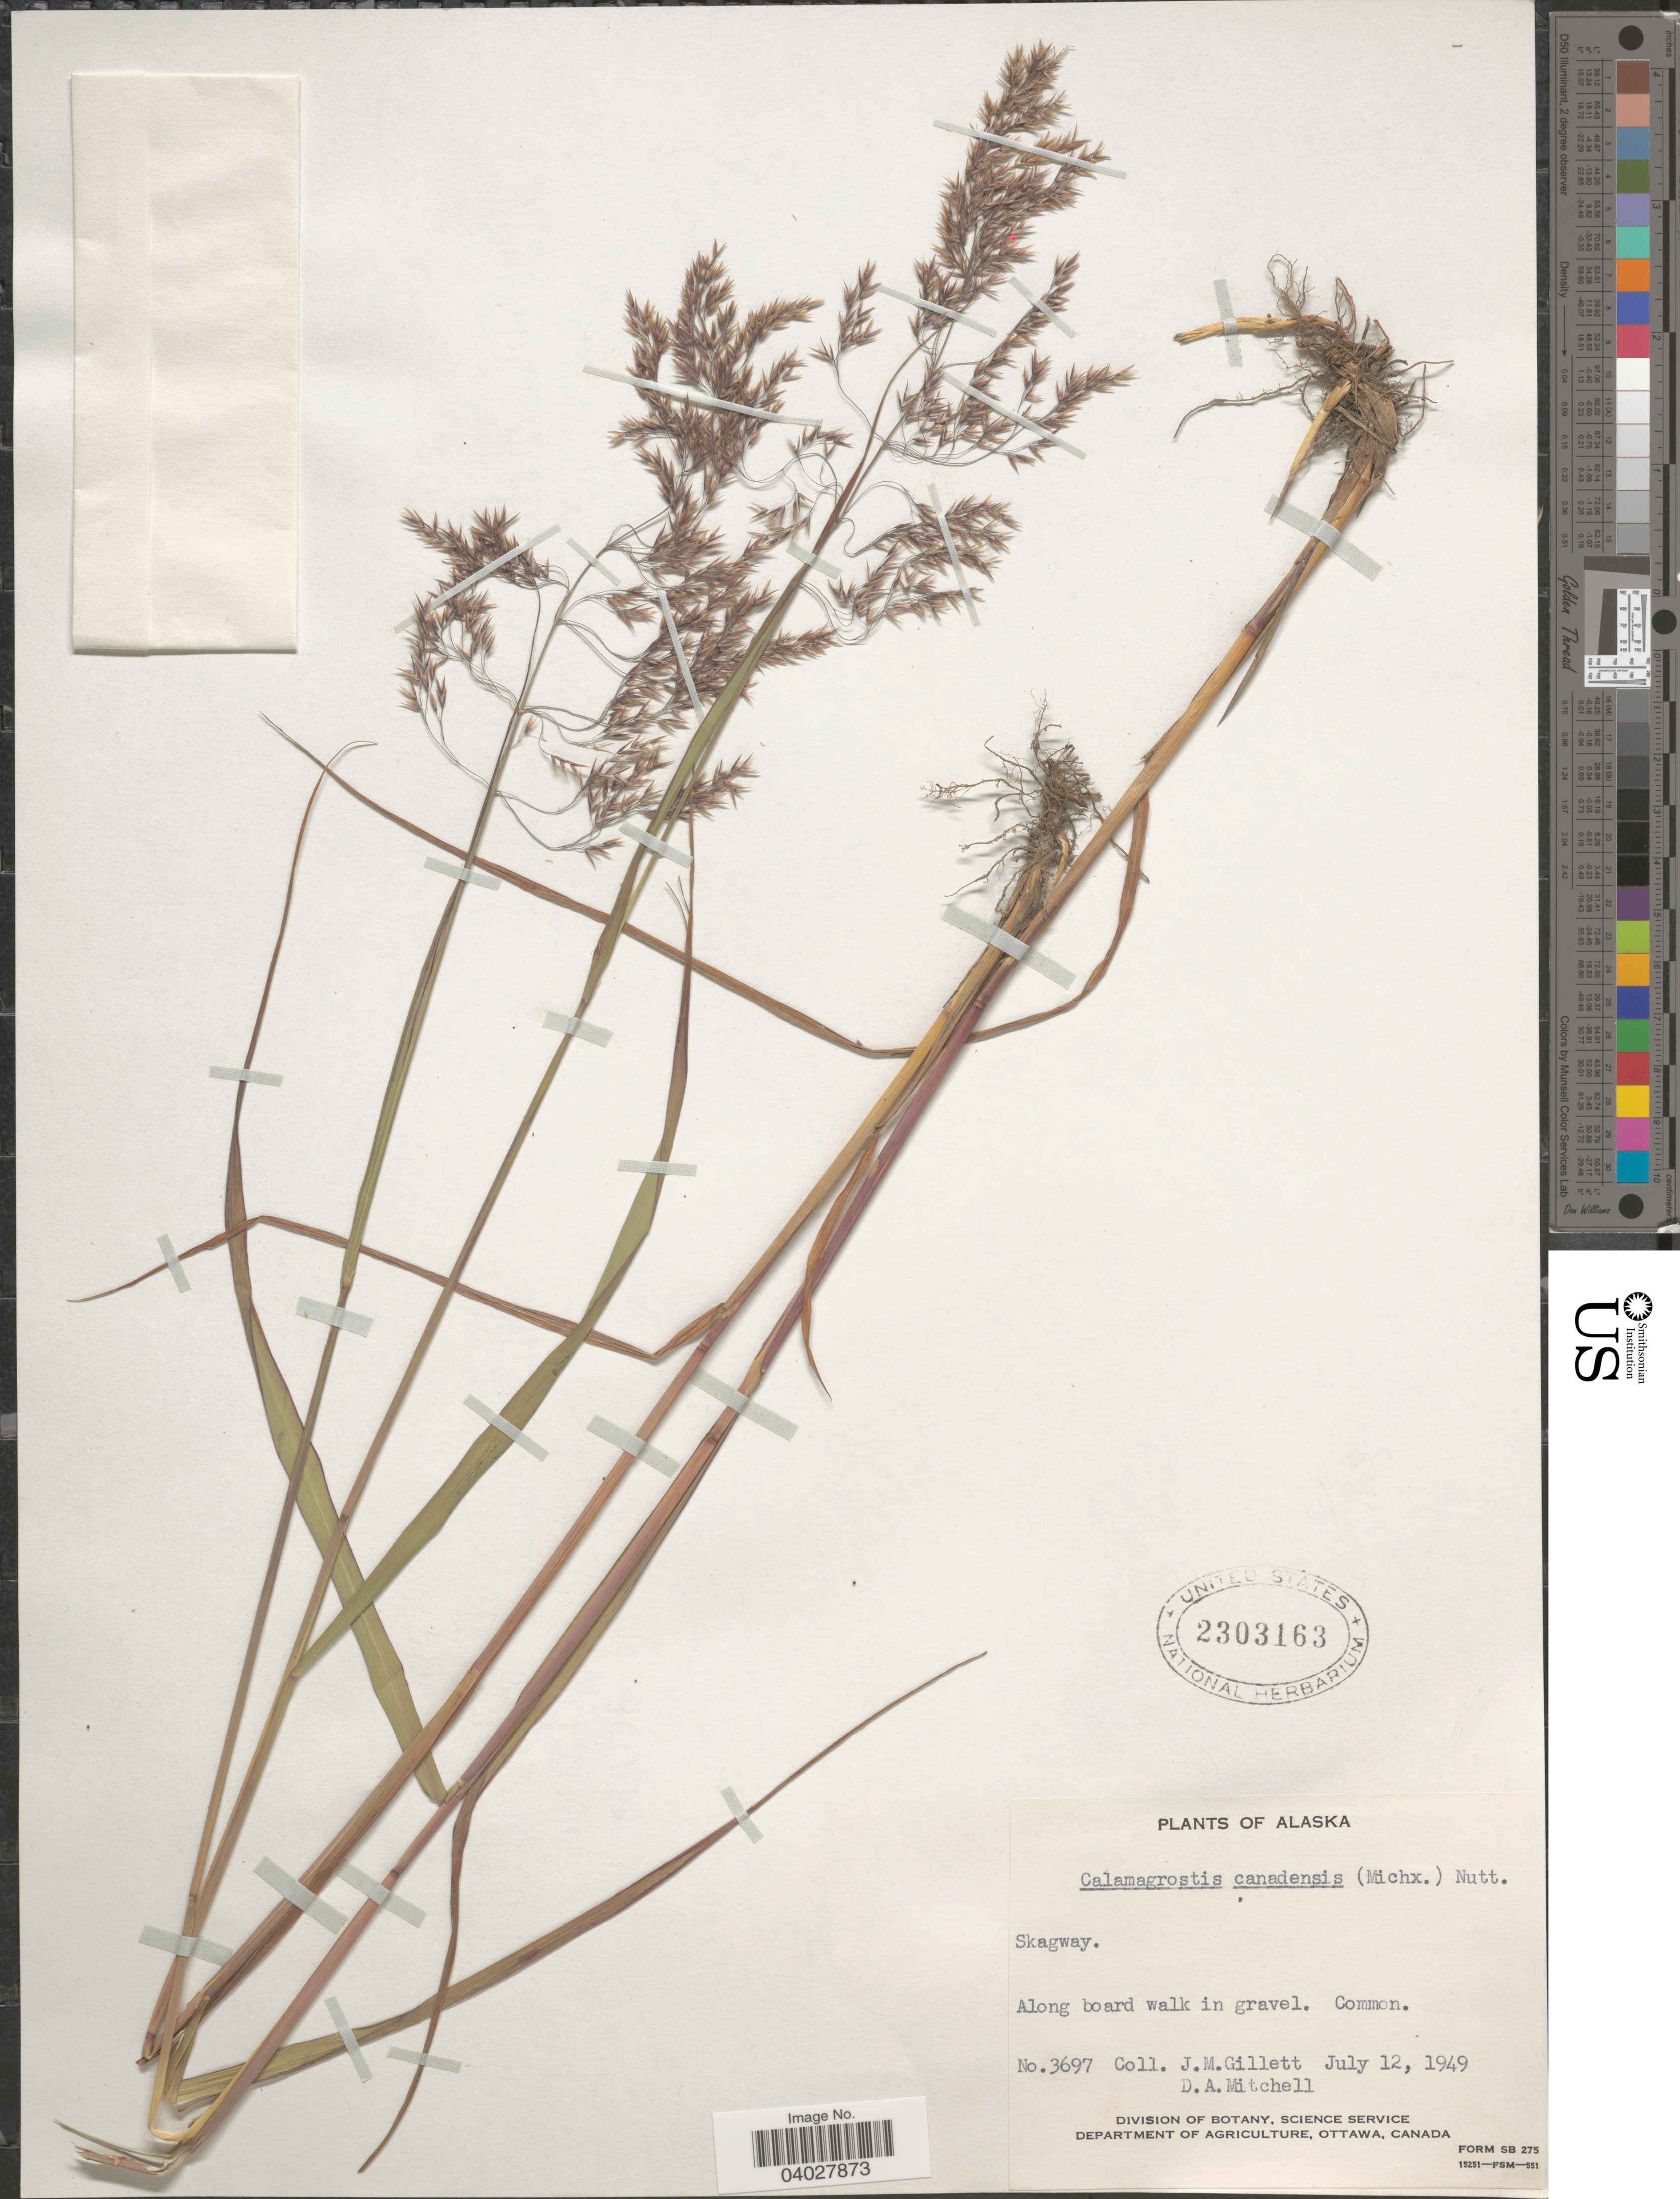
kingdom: Plantae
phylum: Tracheophyta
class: Liliopsida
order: Poales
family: Poaceae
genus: Calamagrostis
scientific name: Calamagrostis canadensis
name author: (Michx.) P. Beauv.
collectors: J. M. Gillett & D. Mitchell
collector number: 3697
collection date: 1949-07-12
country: United States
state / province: Alaska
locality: Skagway. Along board walk in gravel.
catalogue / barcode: US 2303163